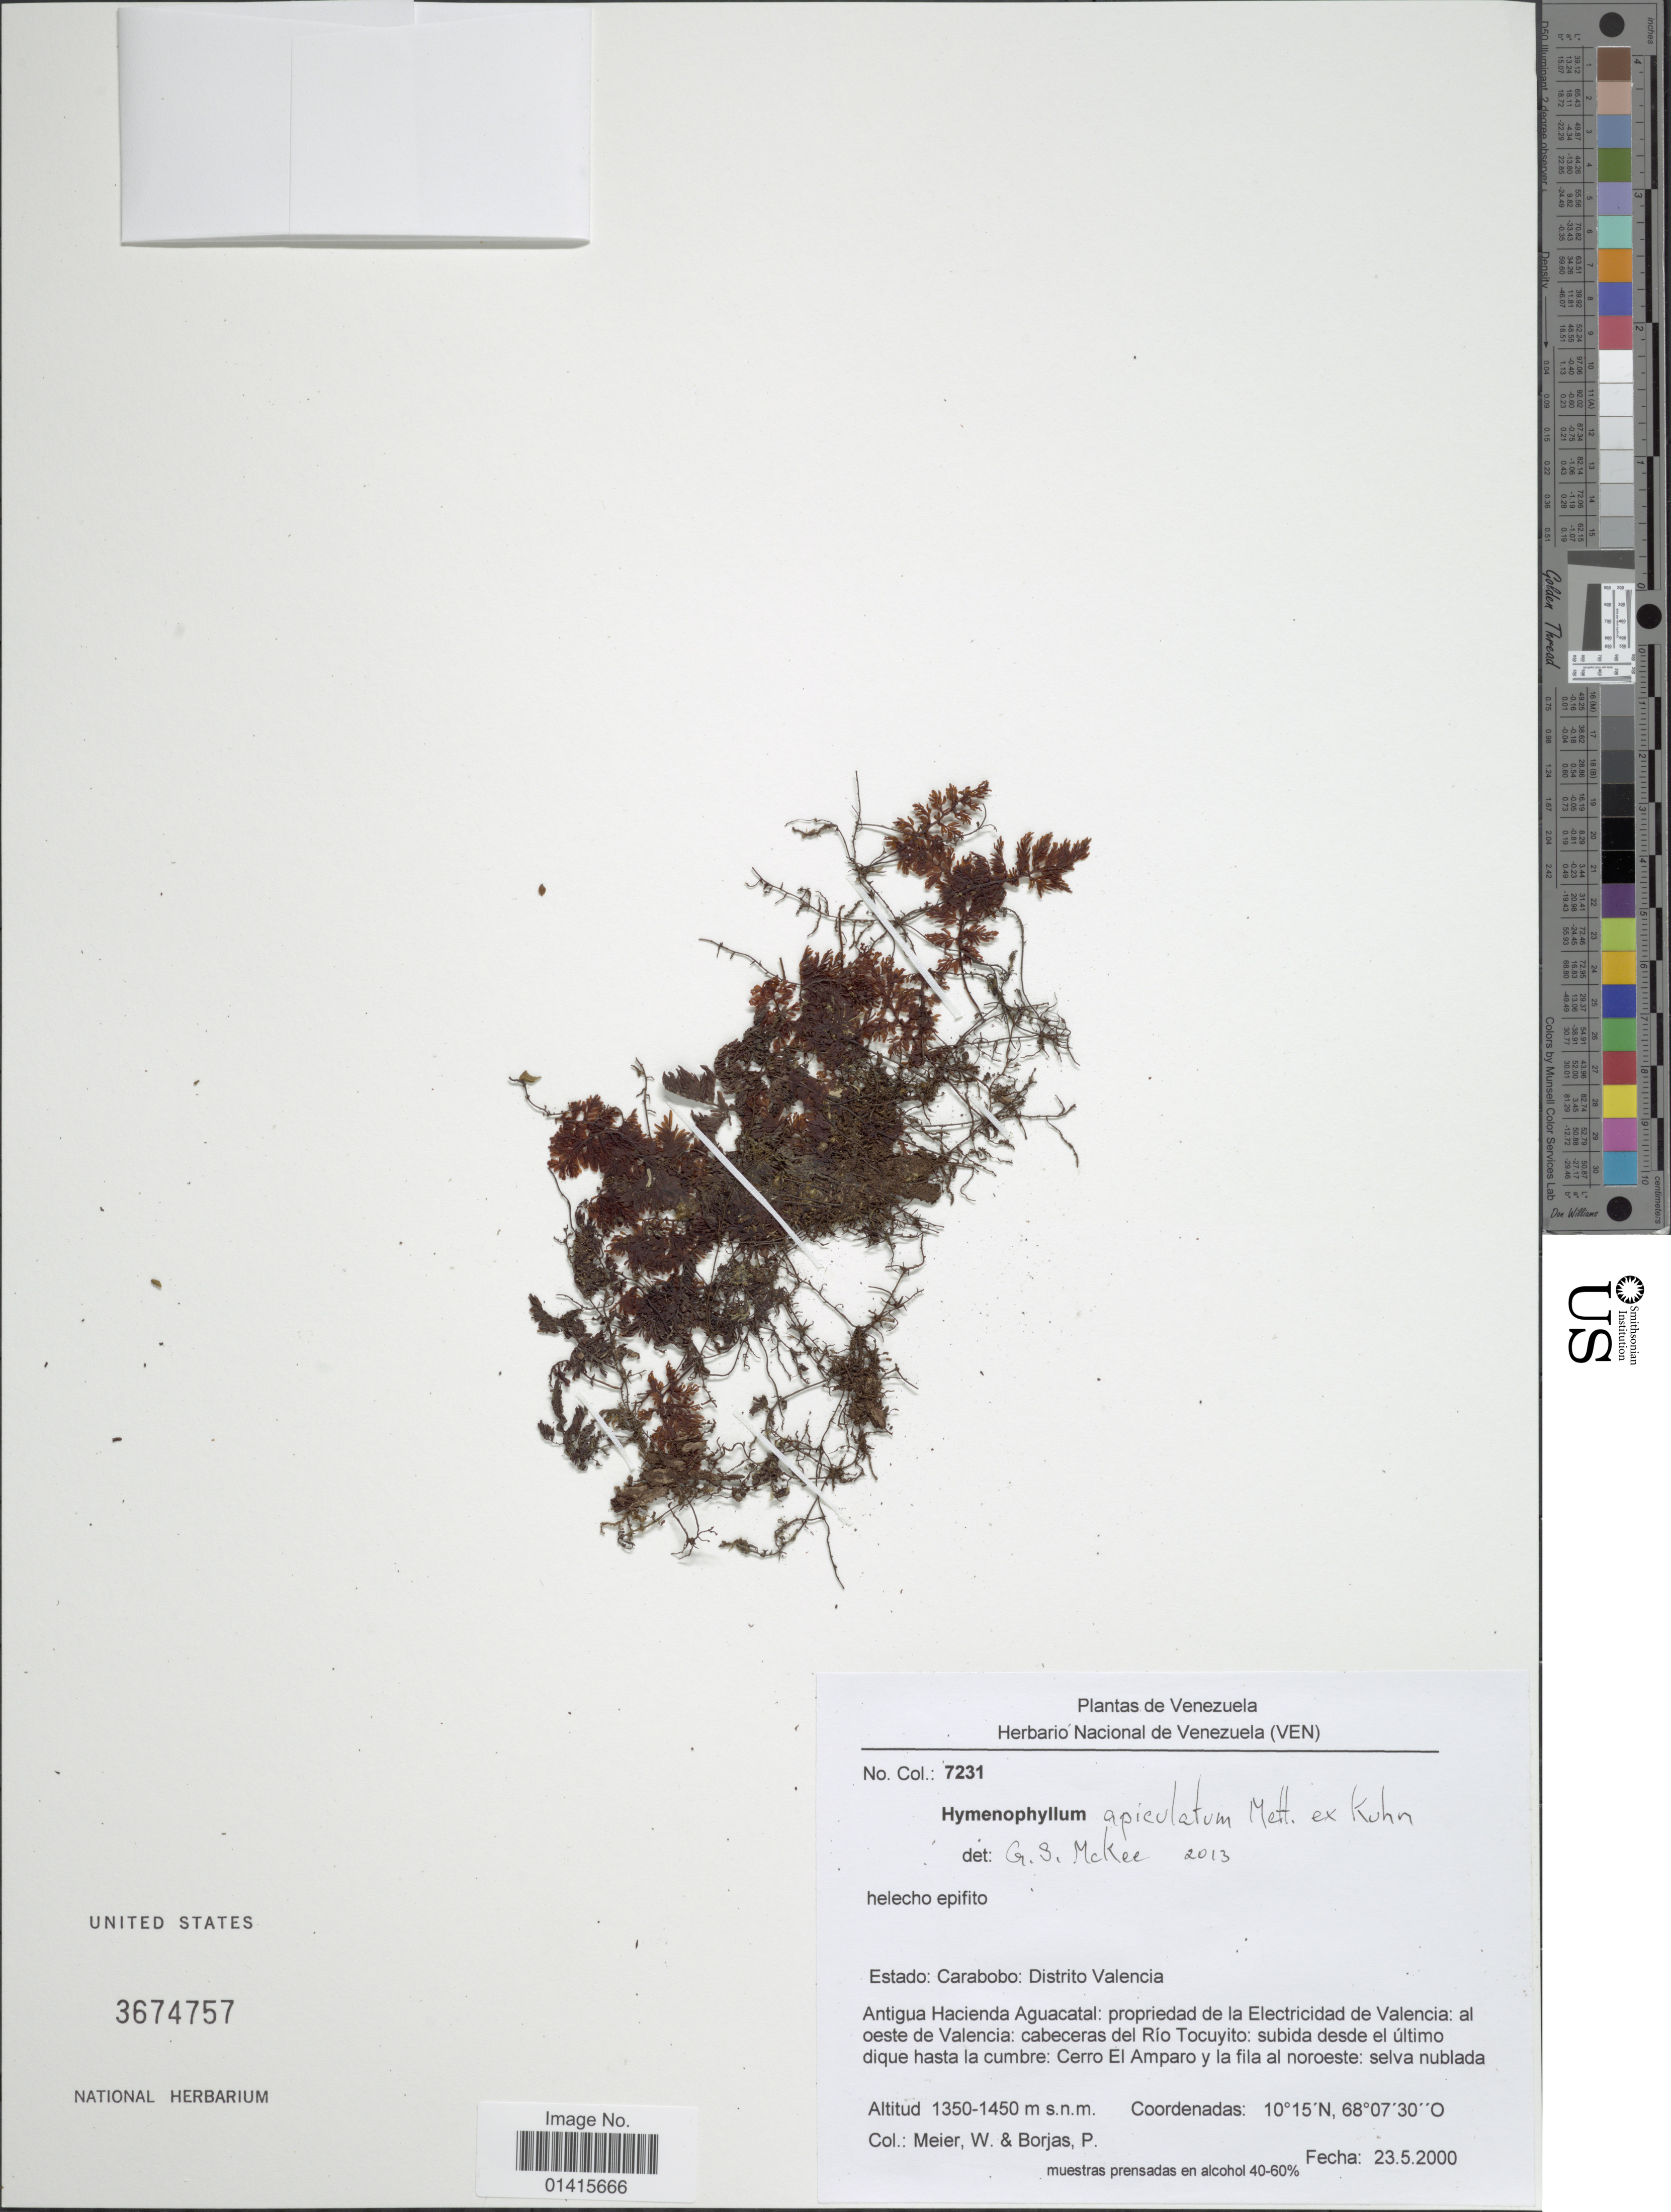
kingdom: Plantae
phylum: Tracheophyta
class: Polypodiopsida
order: Hymenophyllales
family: Hymenophyllaceae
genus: Hymenophyllum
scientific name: Hymenophyllum apiculatum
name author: Mett. ex Kuhn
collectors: W. Meier & P. Borjas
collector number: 7231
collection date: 2000-05-23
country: Venezuela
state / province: Carabobo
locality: Estado: Carabobo: Distrito Valencia, Antigua Hacienda Aguacatal: propriedad de la Electricidad de Valencia: al oeste de Valencia: cabeceras del RIo Tocuyito: subida desde el ultimo dique hasta la cumbre: Cerro El Amparo y la fila al noroeste: selva nublada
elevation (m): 1350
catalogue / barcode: US 3674757